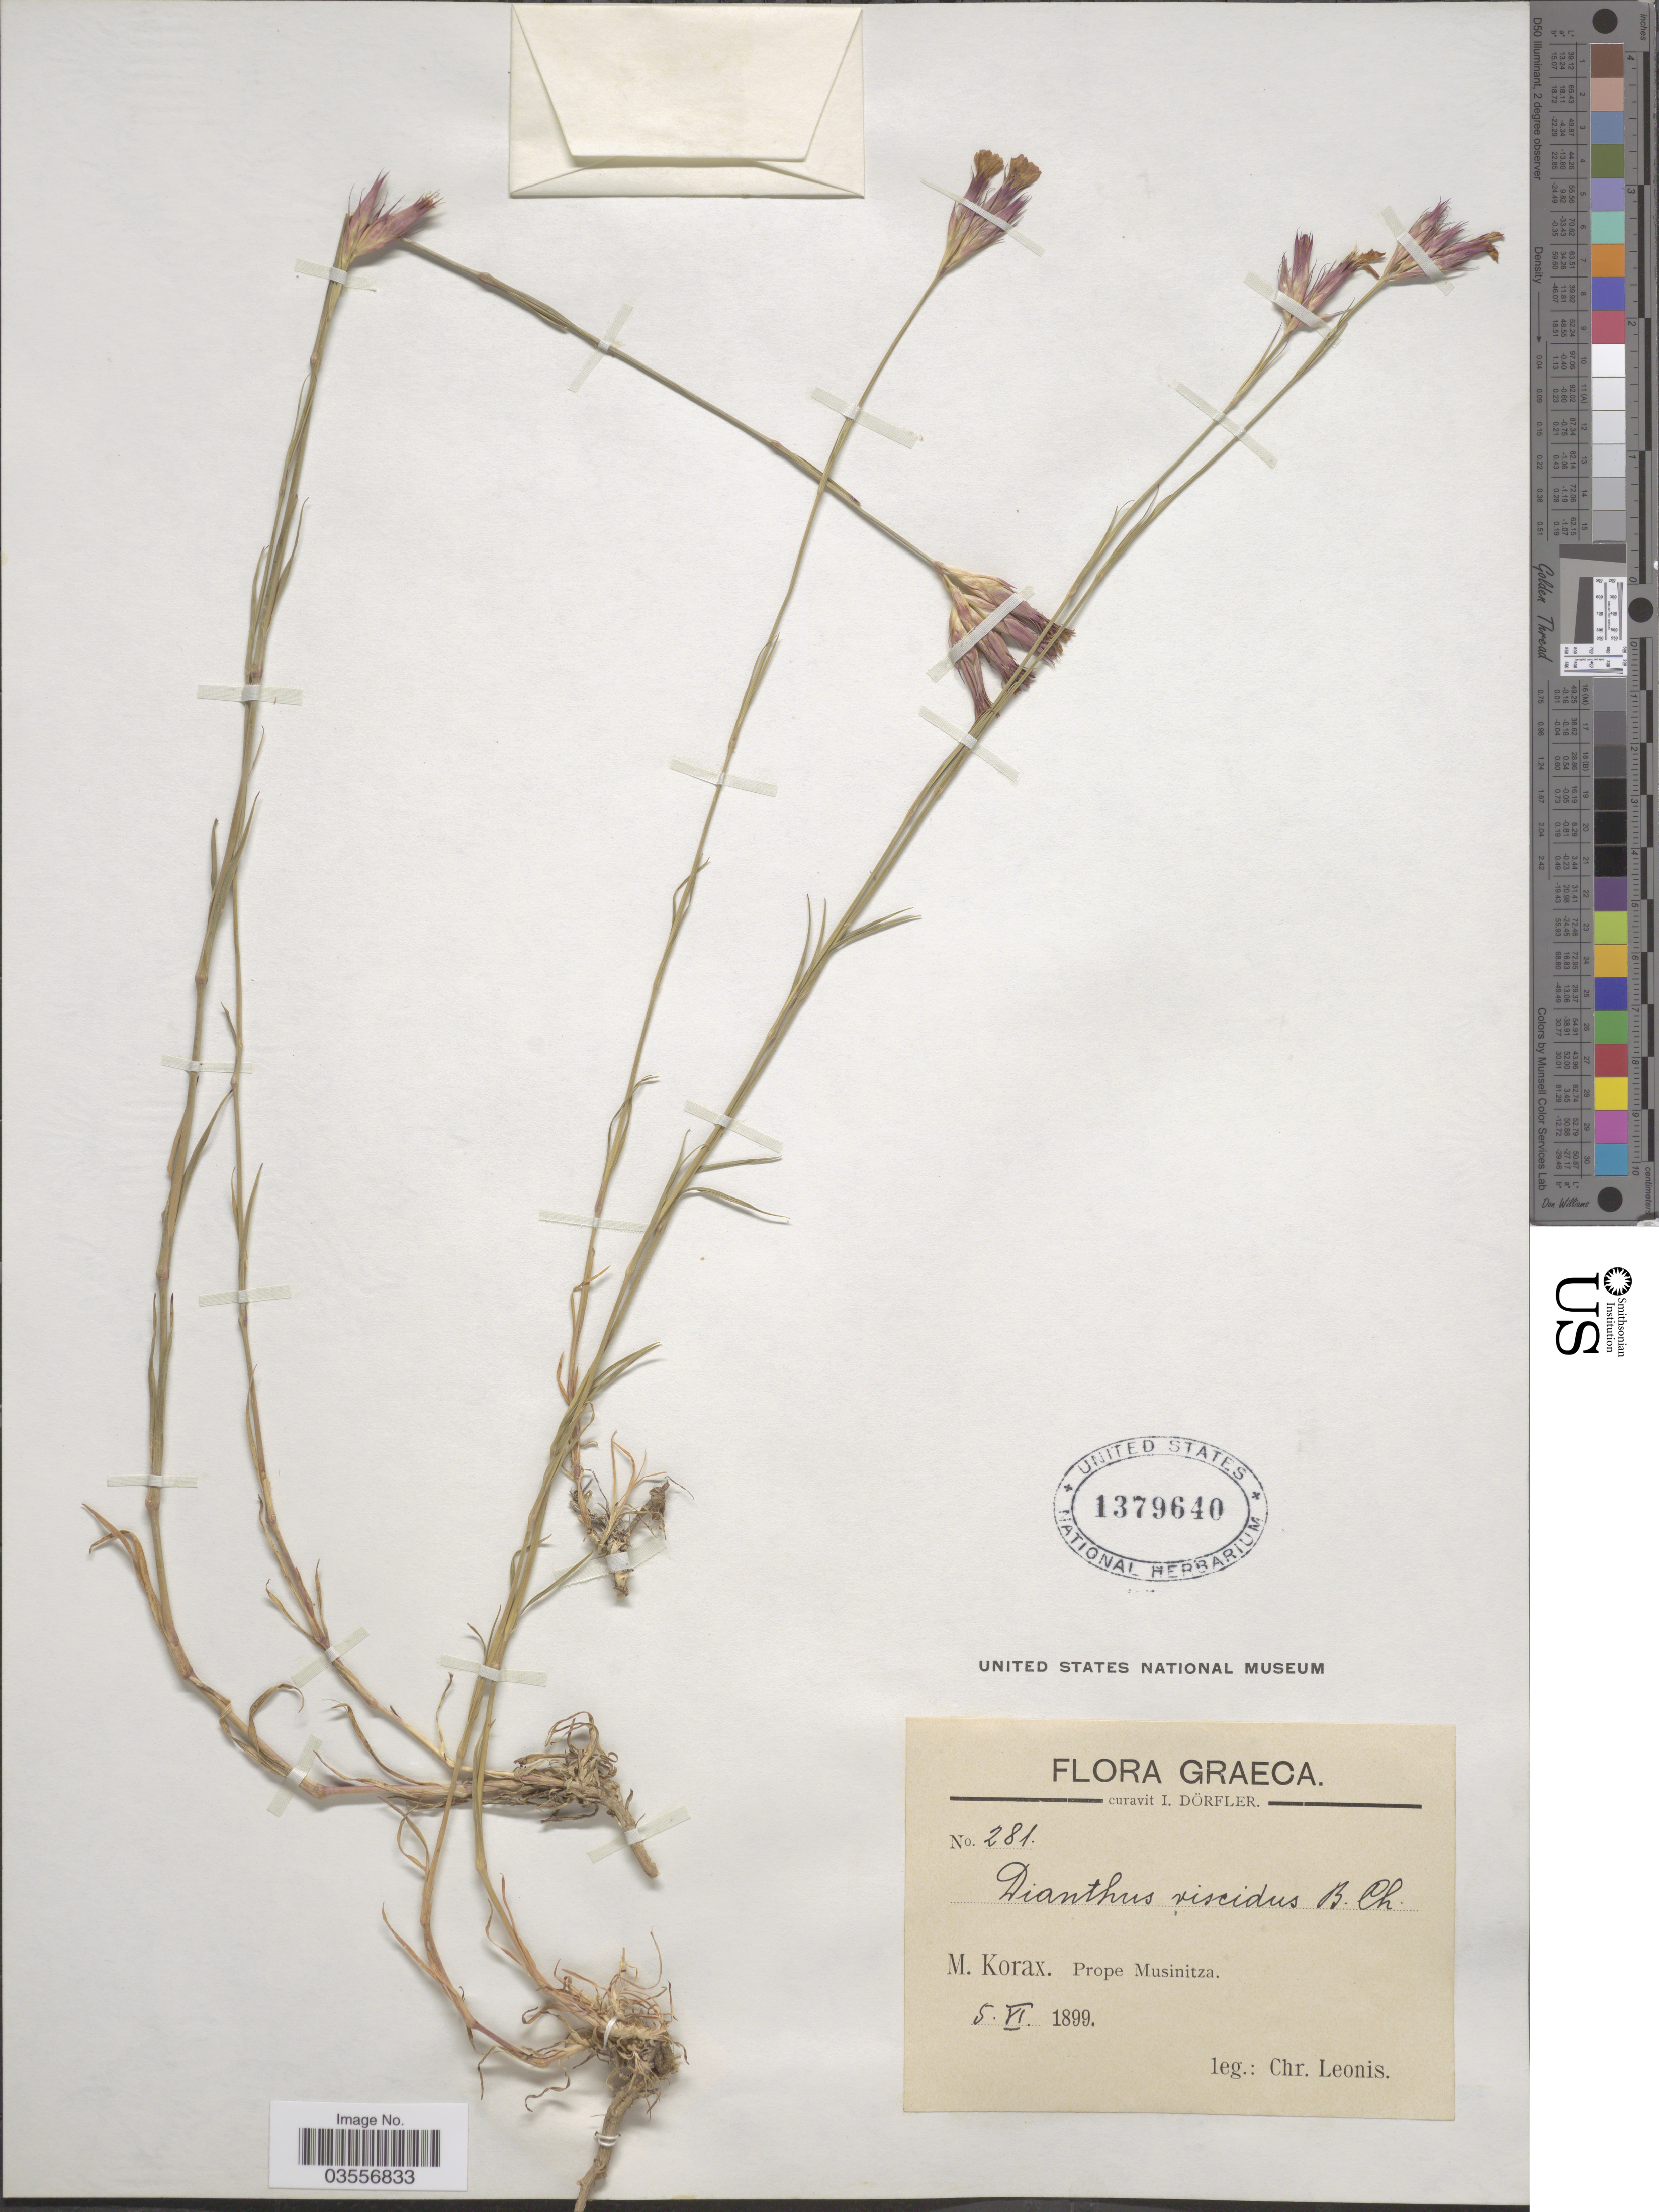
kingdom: Plantae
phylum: Tracheophyta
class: Magnoliopsida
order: Caryophyllales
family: Caryophyllaceae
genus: Dianthus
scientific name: Dianthus viscidus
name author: Bory & Chaub.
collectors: C. Leonis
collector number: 281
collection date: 1899-06-05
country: Greece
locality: Graeca. M. Korax. Prope Musinitza.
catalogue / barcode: US 1379640